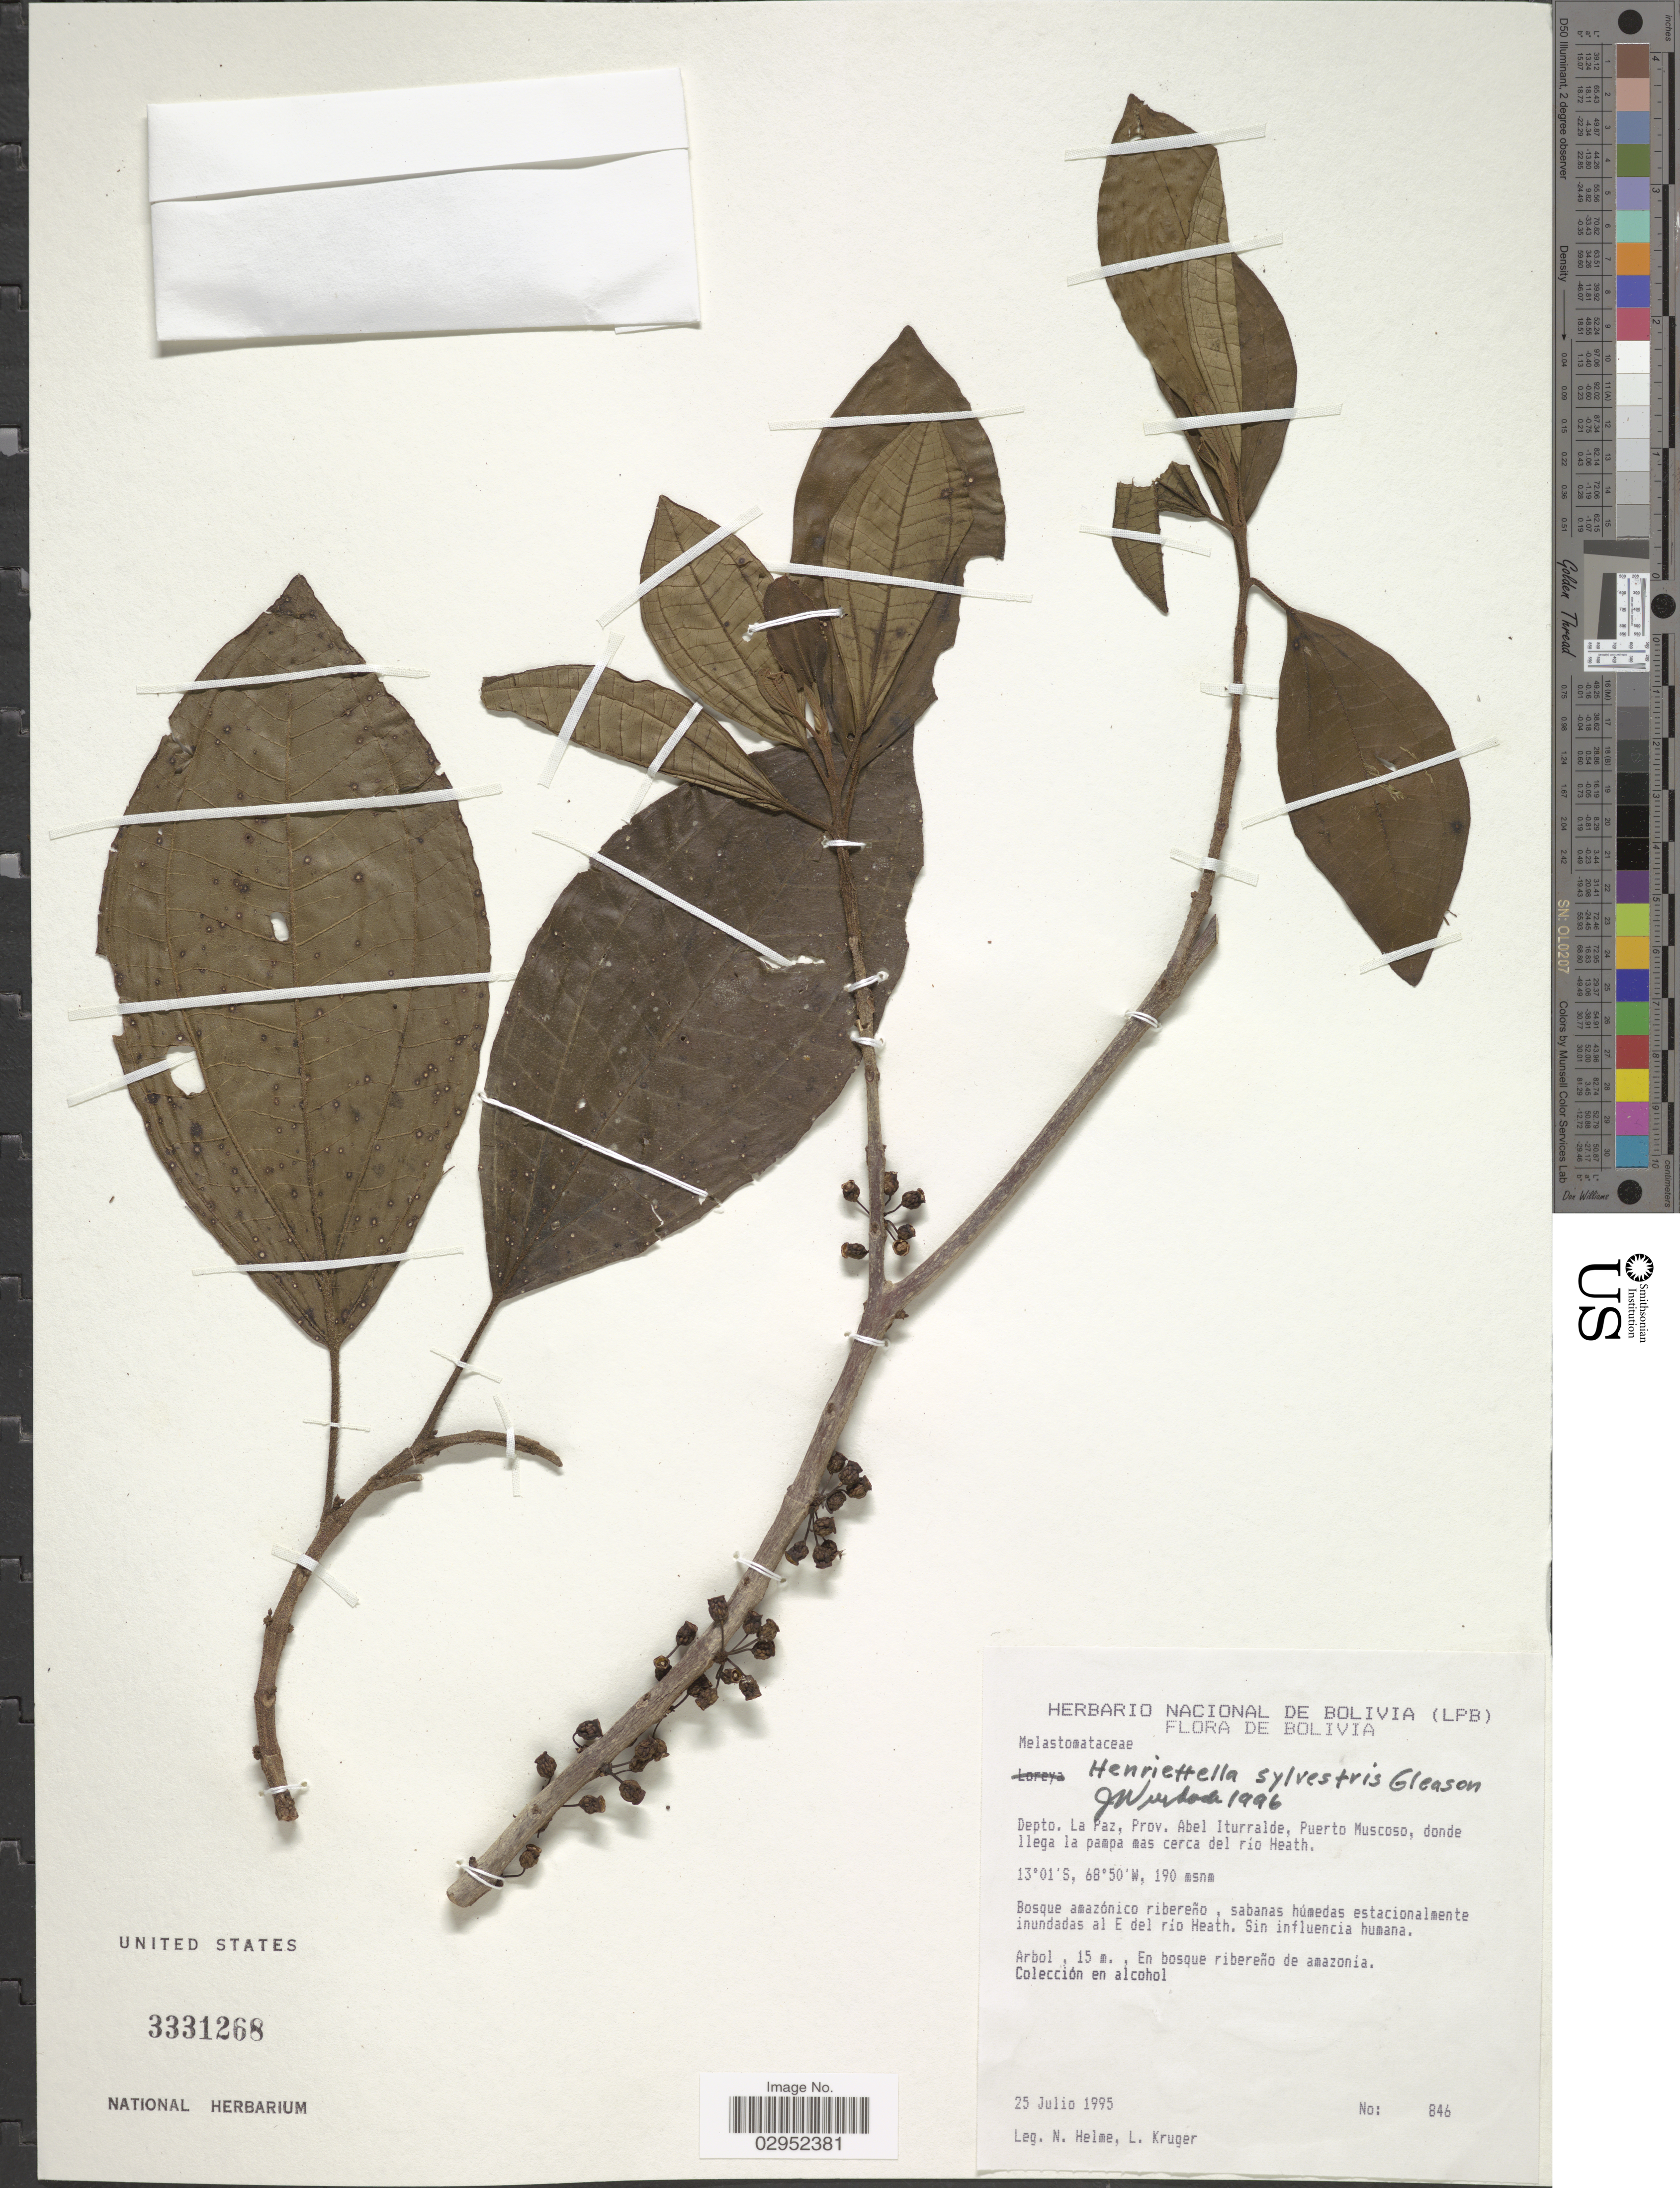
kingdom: Plantae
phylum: Tracheophyta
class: Magnoliopsida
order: Myrtales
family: Melastomataceae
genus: Henriettea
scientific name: Henriettea fascicularis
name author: (Sw.) M. Gómez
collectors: N. Helme & L. Kruger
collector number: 846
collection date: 1995-07-25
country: Bolivia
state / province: La Paz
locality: Depto. La Paz, Prov. Abel Iturralde, Puerto Muscoso, donde llega la pampa mas cerca del río Heath.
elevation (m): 190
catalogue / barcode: US 3331268